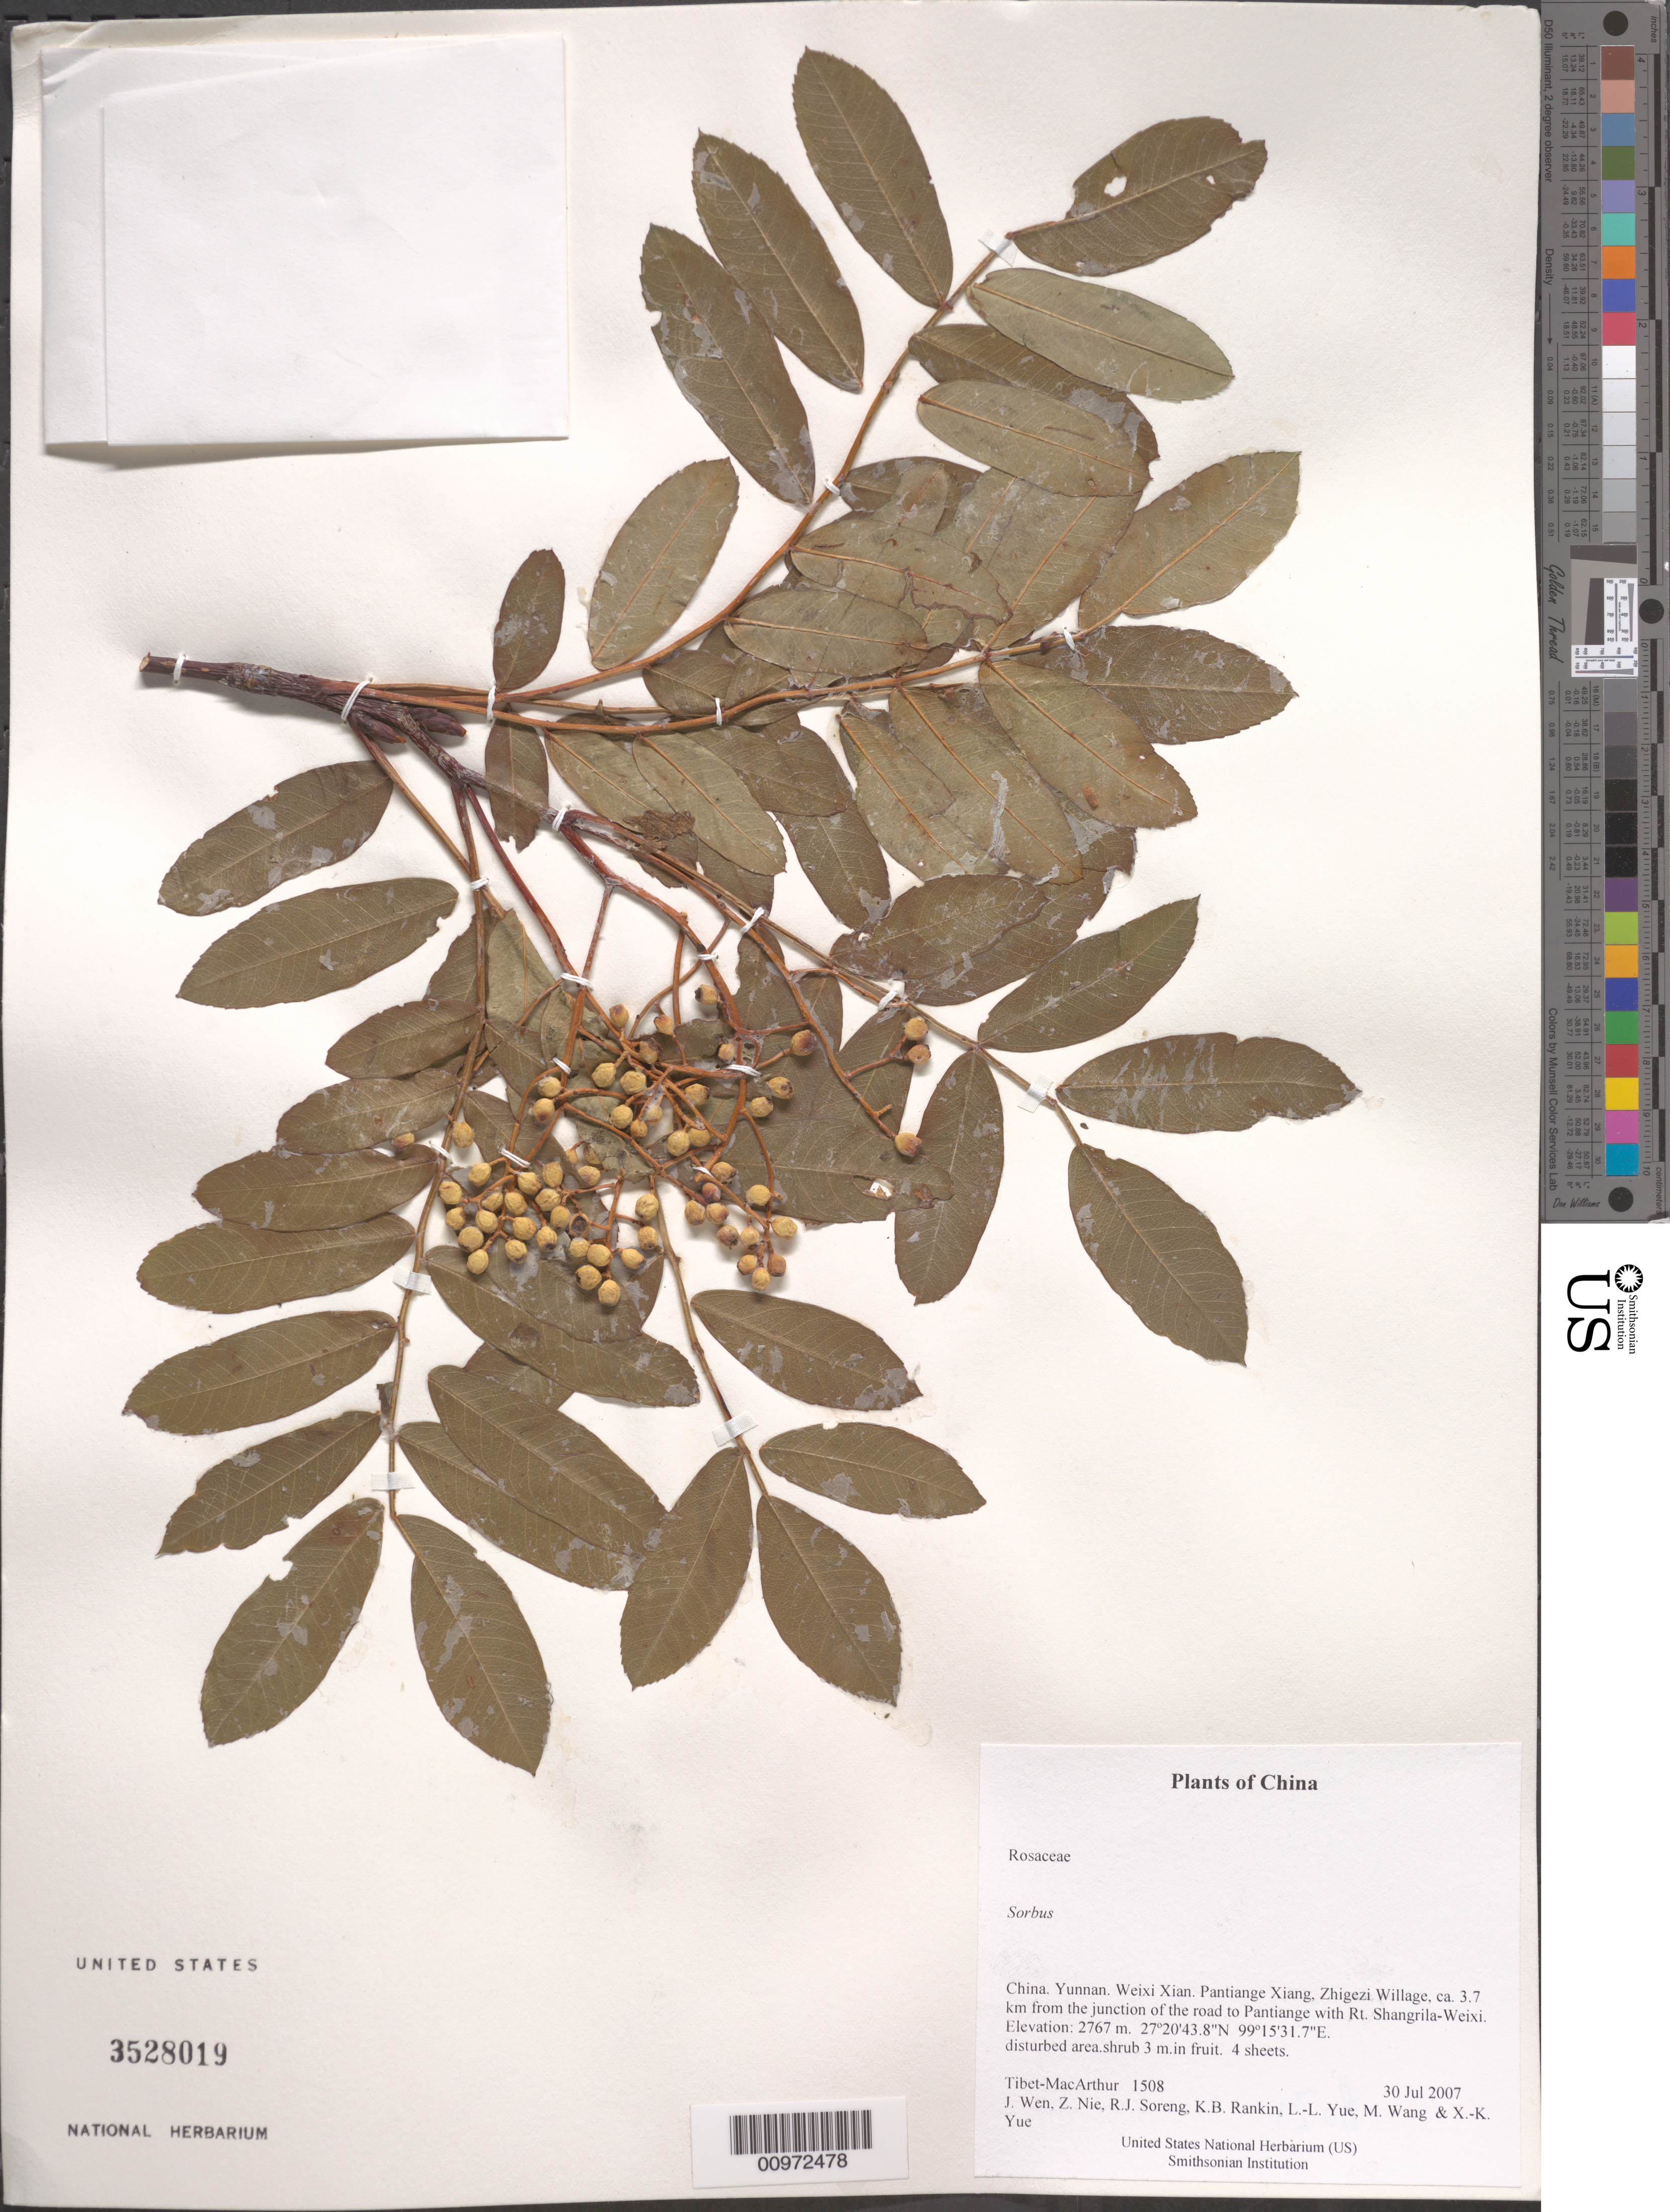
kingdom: Plantae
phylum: Tracheophyta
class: Magnoliopsida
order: Rosales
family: Rosaceae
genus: Sorbus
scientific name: Sorbus sp.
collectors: Tibet-MacArthur, J. Wen, Z. Nie, R. J. Soreng, K. Rankin, L. Yue, M. Wang & X. Yue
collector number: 1508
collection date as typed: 30 Jul 2007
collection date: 2007-07-30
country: China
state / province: Yunnan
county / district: Weixi Xian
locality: Pantiange Xiang, Zhigezi Willage, ca. 3.7 km from the junction of the road to Pantiange with Rt. Shangrila-Weixi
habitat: disturbed area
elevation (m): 2767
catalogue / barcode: US 3528019